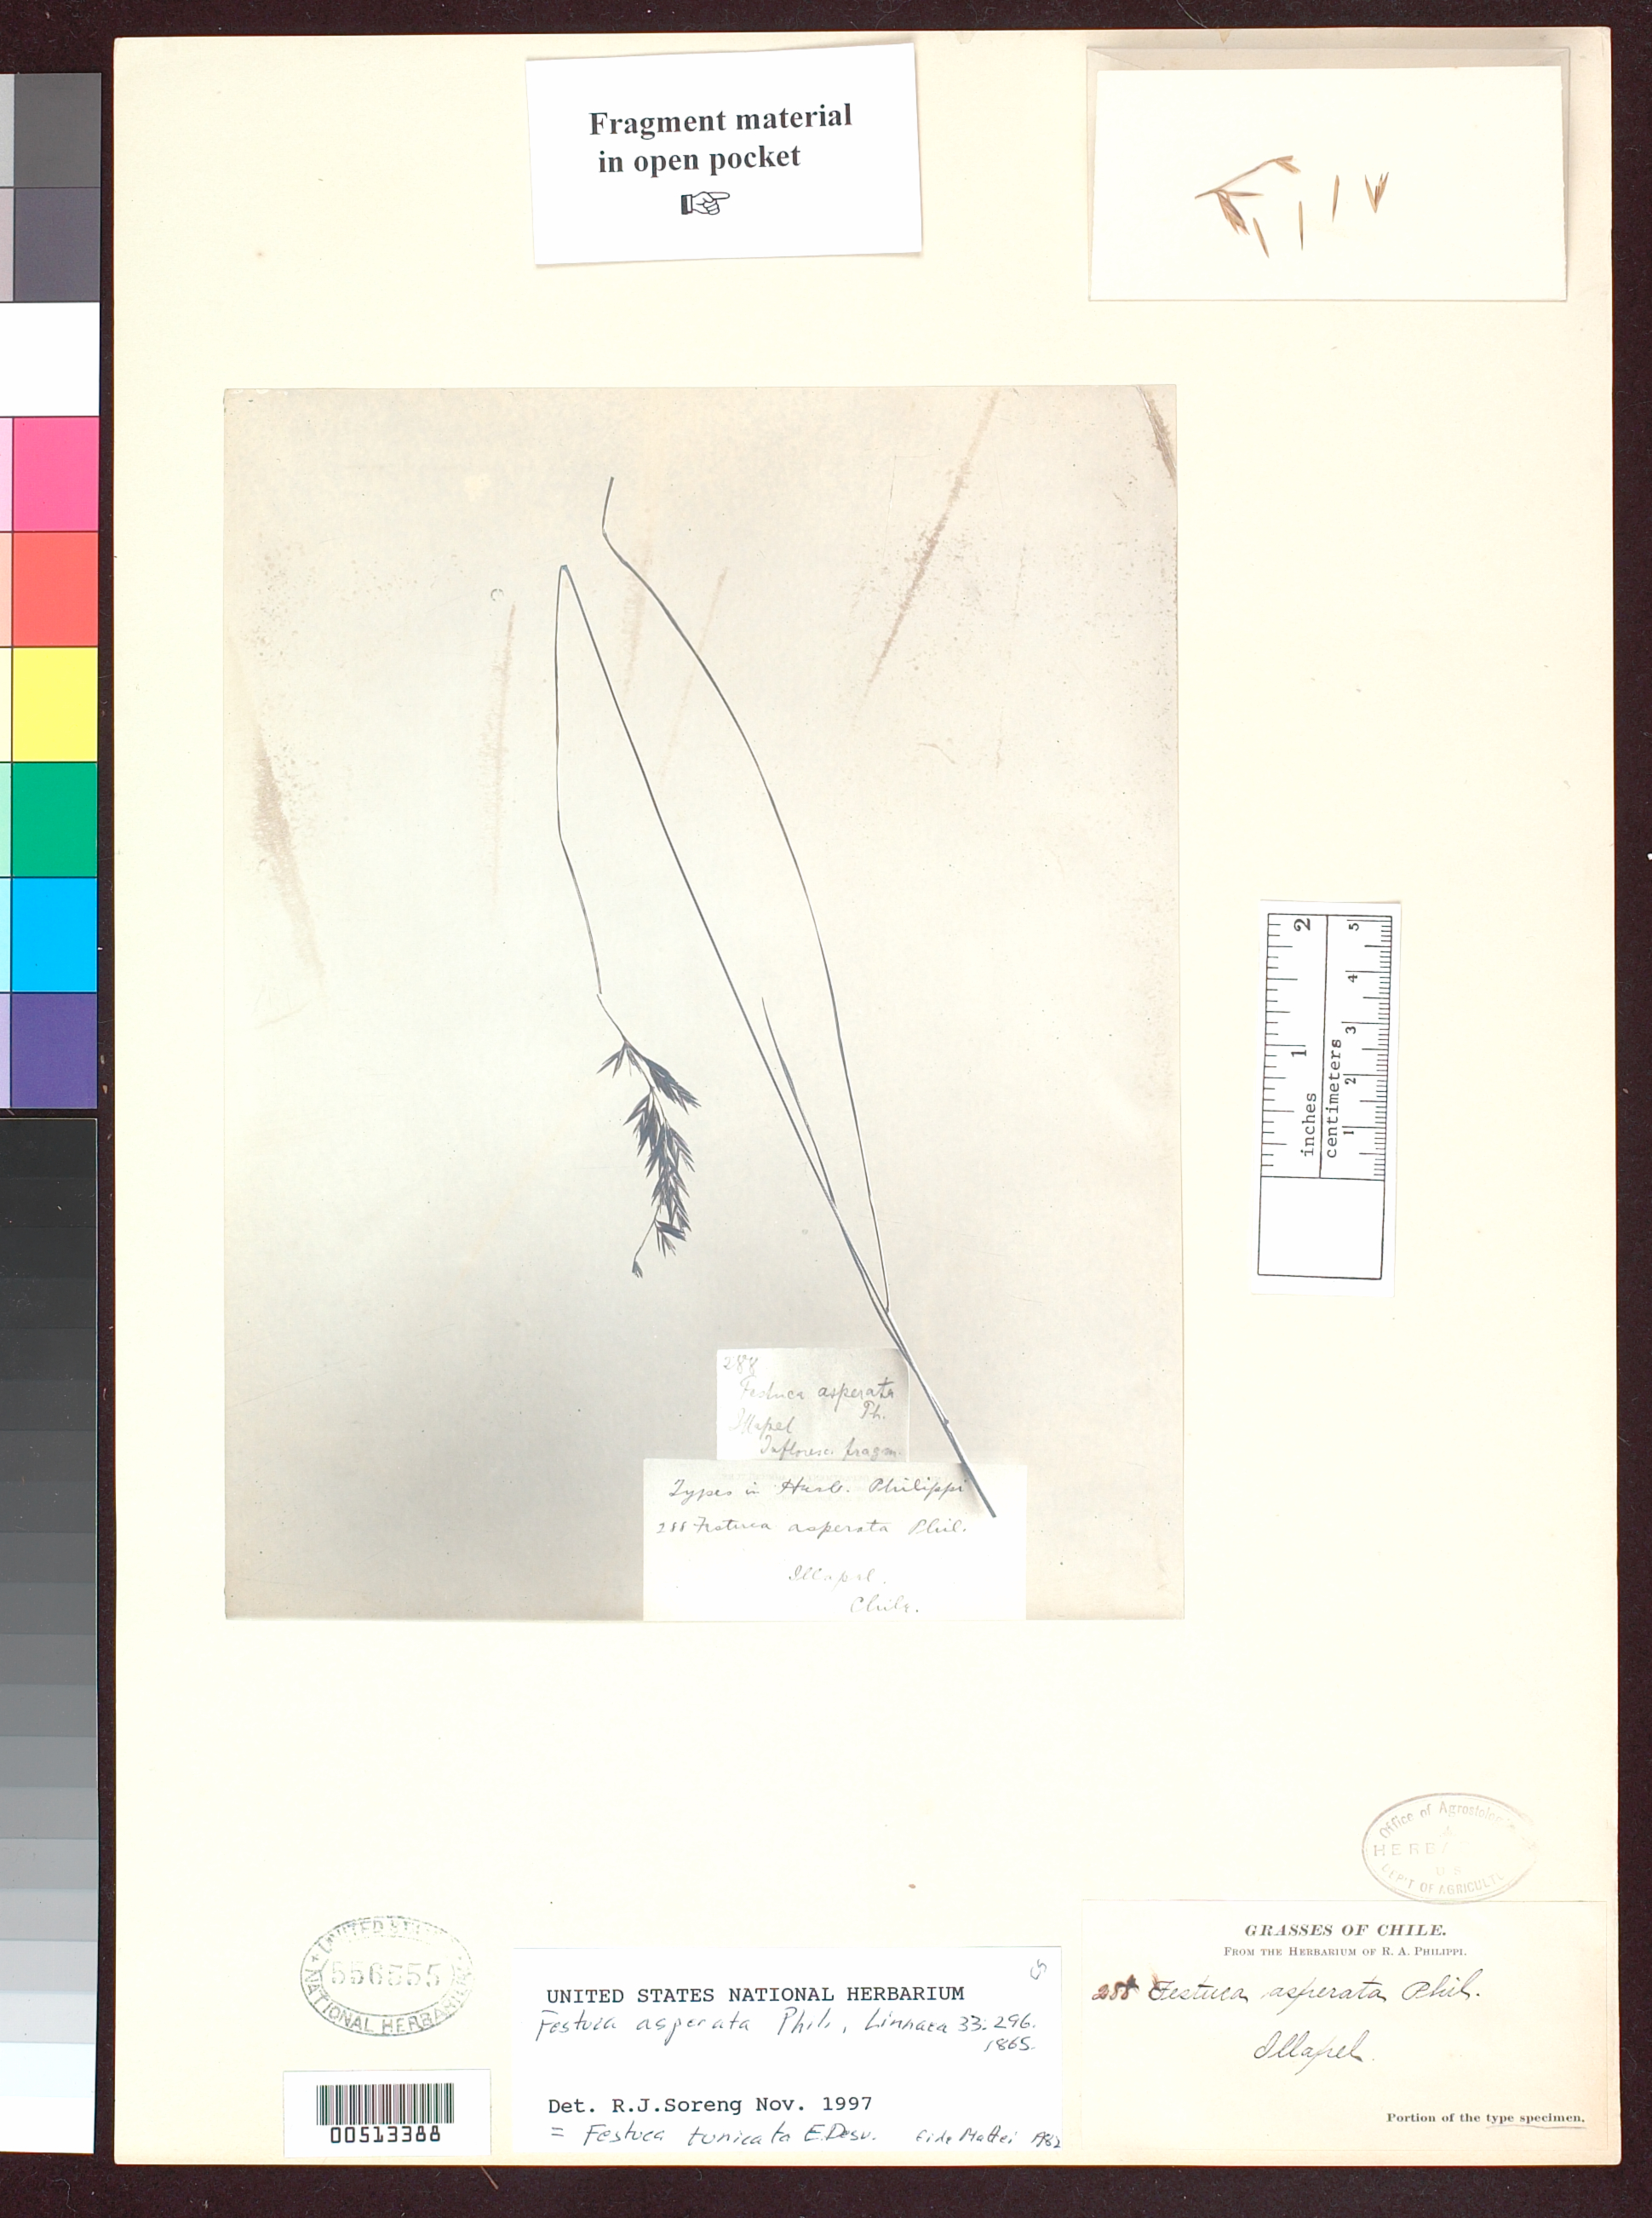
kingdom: Plantae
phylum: Tracheophyta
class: Liliopsida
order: Poales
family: Poaceae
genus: Festuca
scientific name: Festuca asperata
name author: Phil.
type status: Type Fragment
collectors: C. Landbeck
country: Chile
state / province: Coquimbo (IV)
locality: Illapel.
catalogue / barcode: US 556555